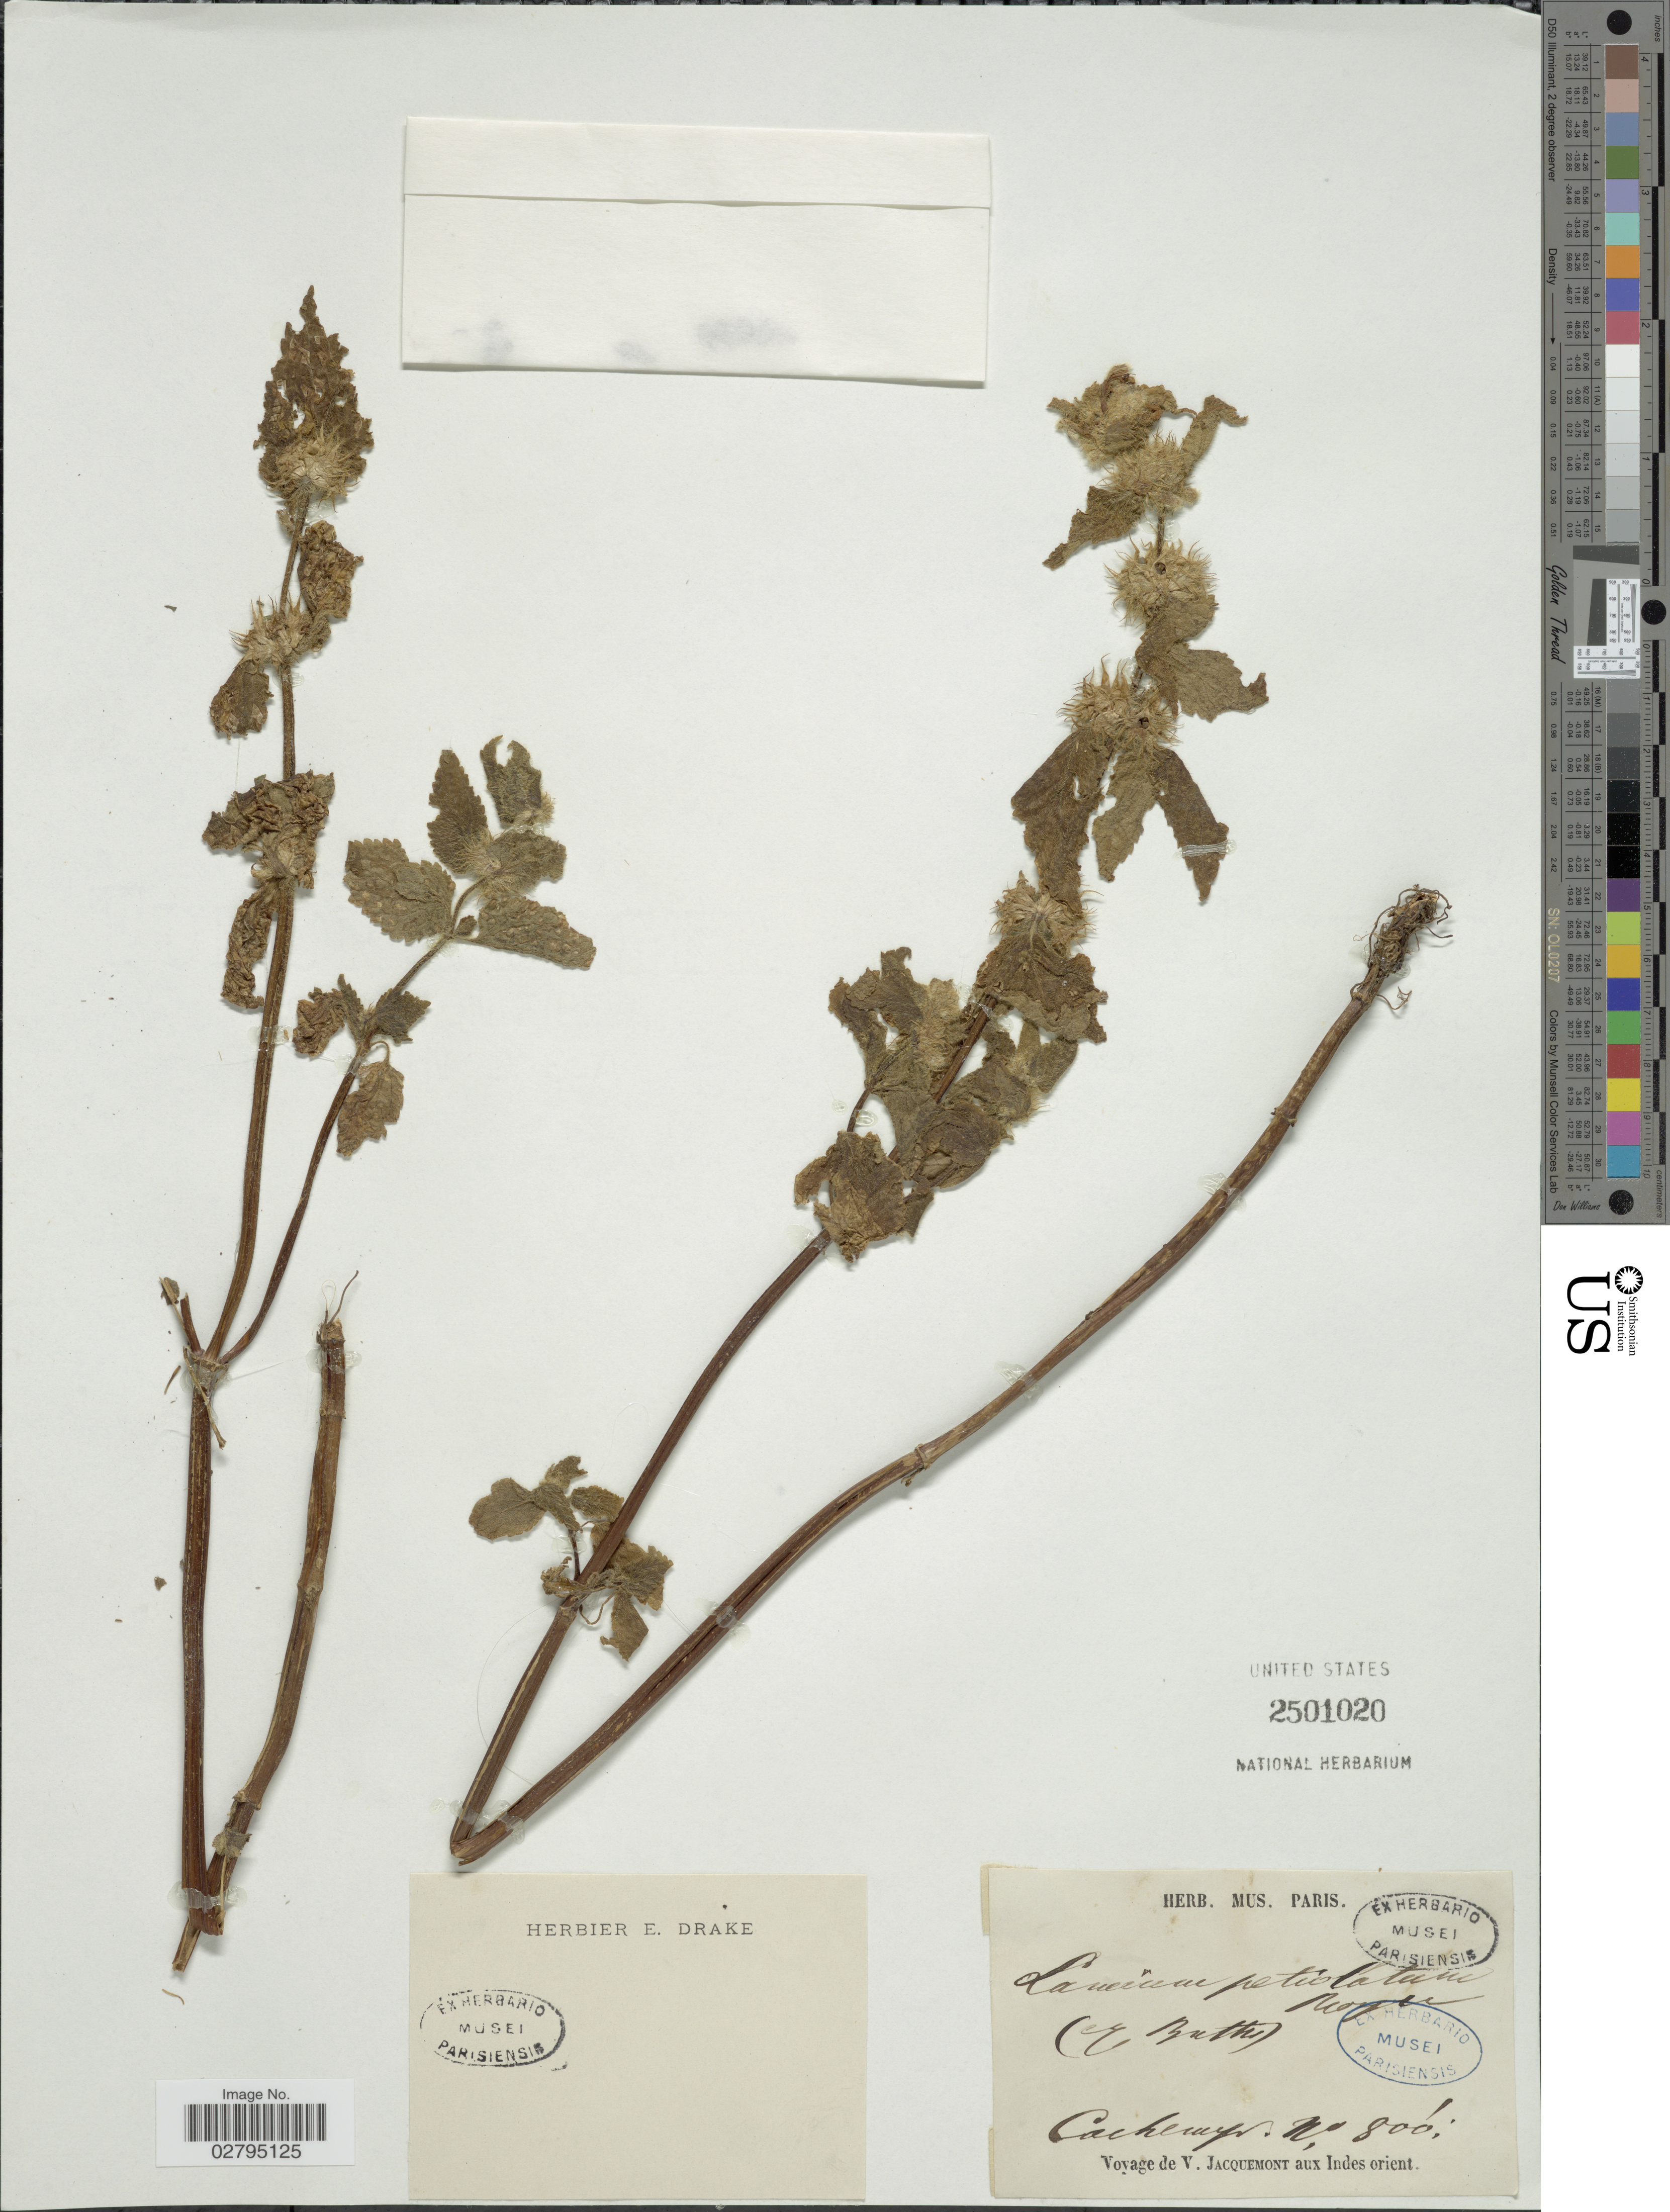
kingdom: Plantae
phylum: Tracheophyta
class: Magnoliopsida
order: Lamiales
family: Lamiaceae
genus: Lamium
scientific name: Lamium album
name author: L.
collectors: V. Jacquemont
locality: Cachemyr. Aux Indes orient.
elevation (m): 244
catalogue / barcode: US 2501020